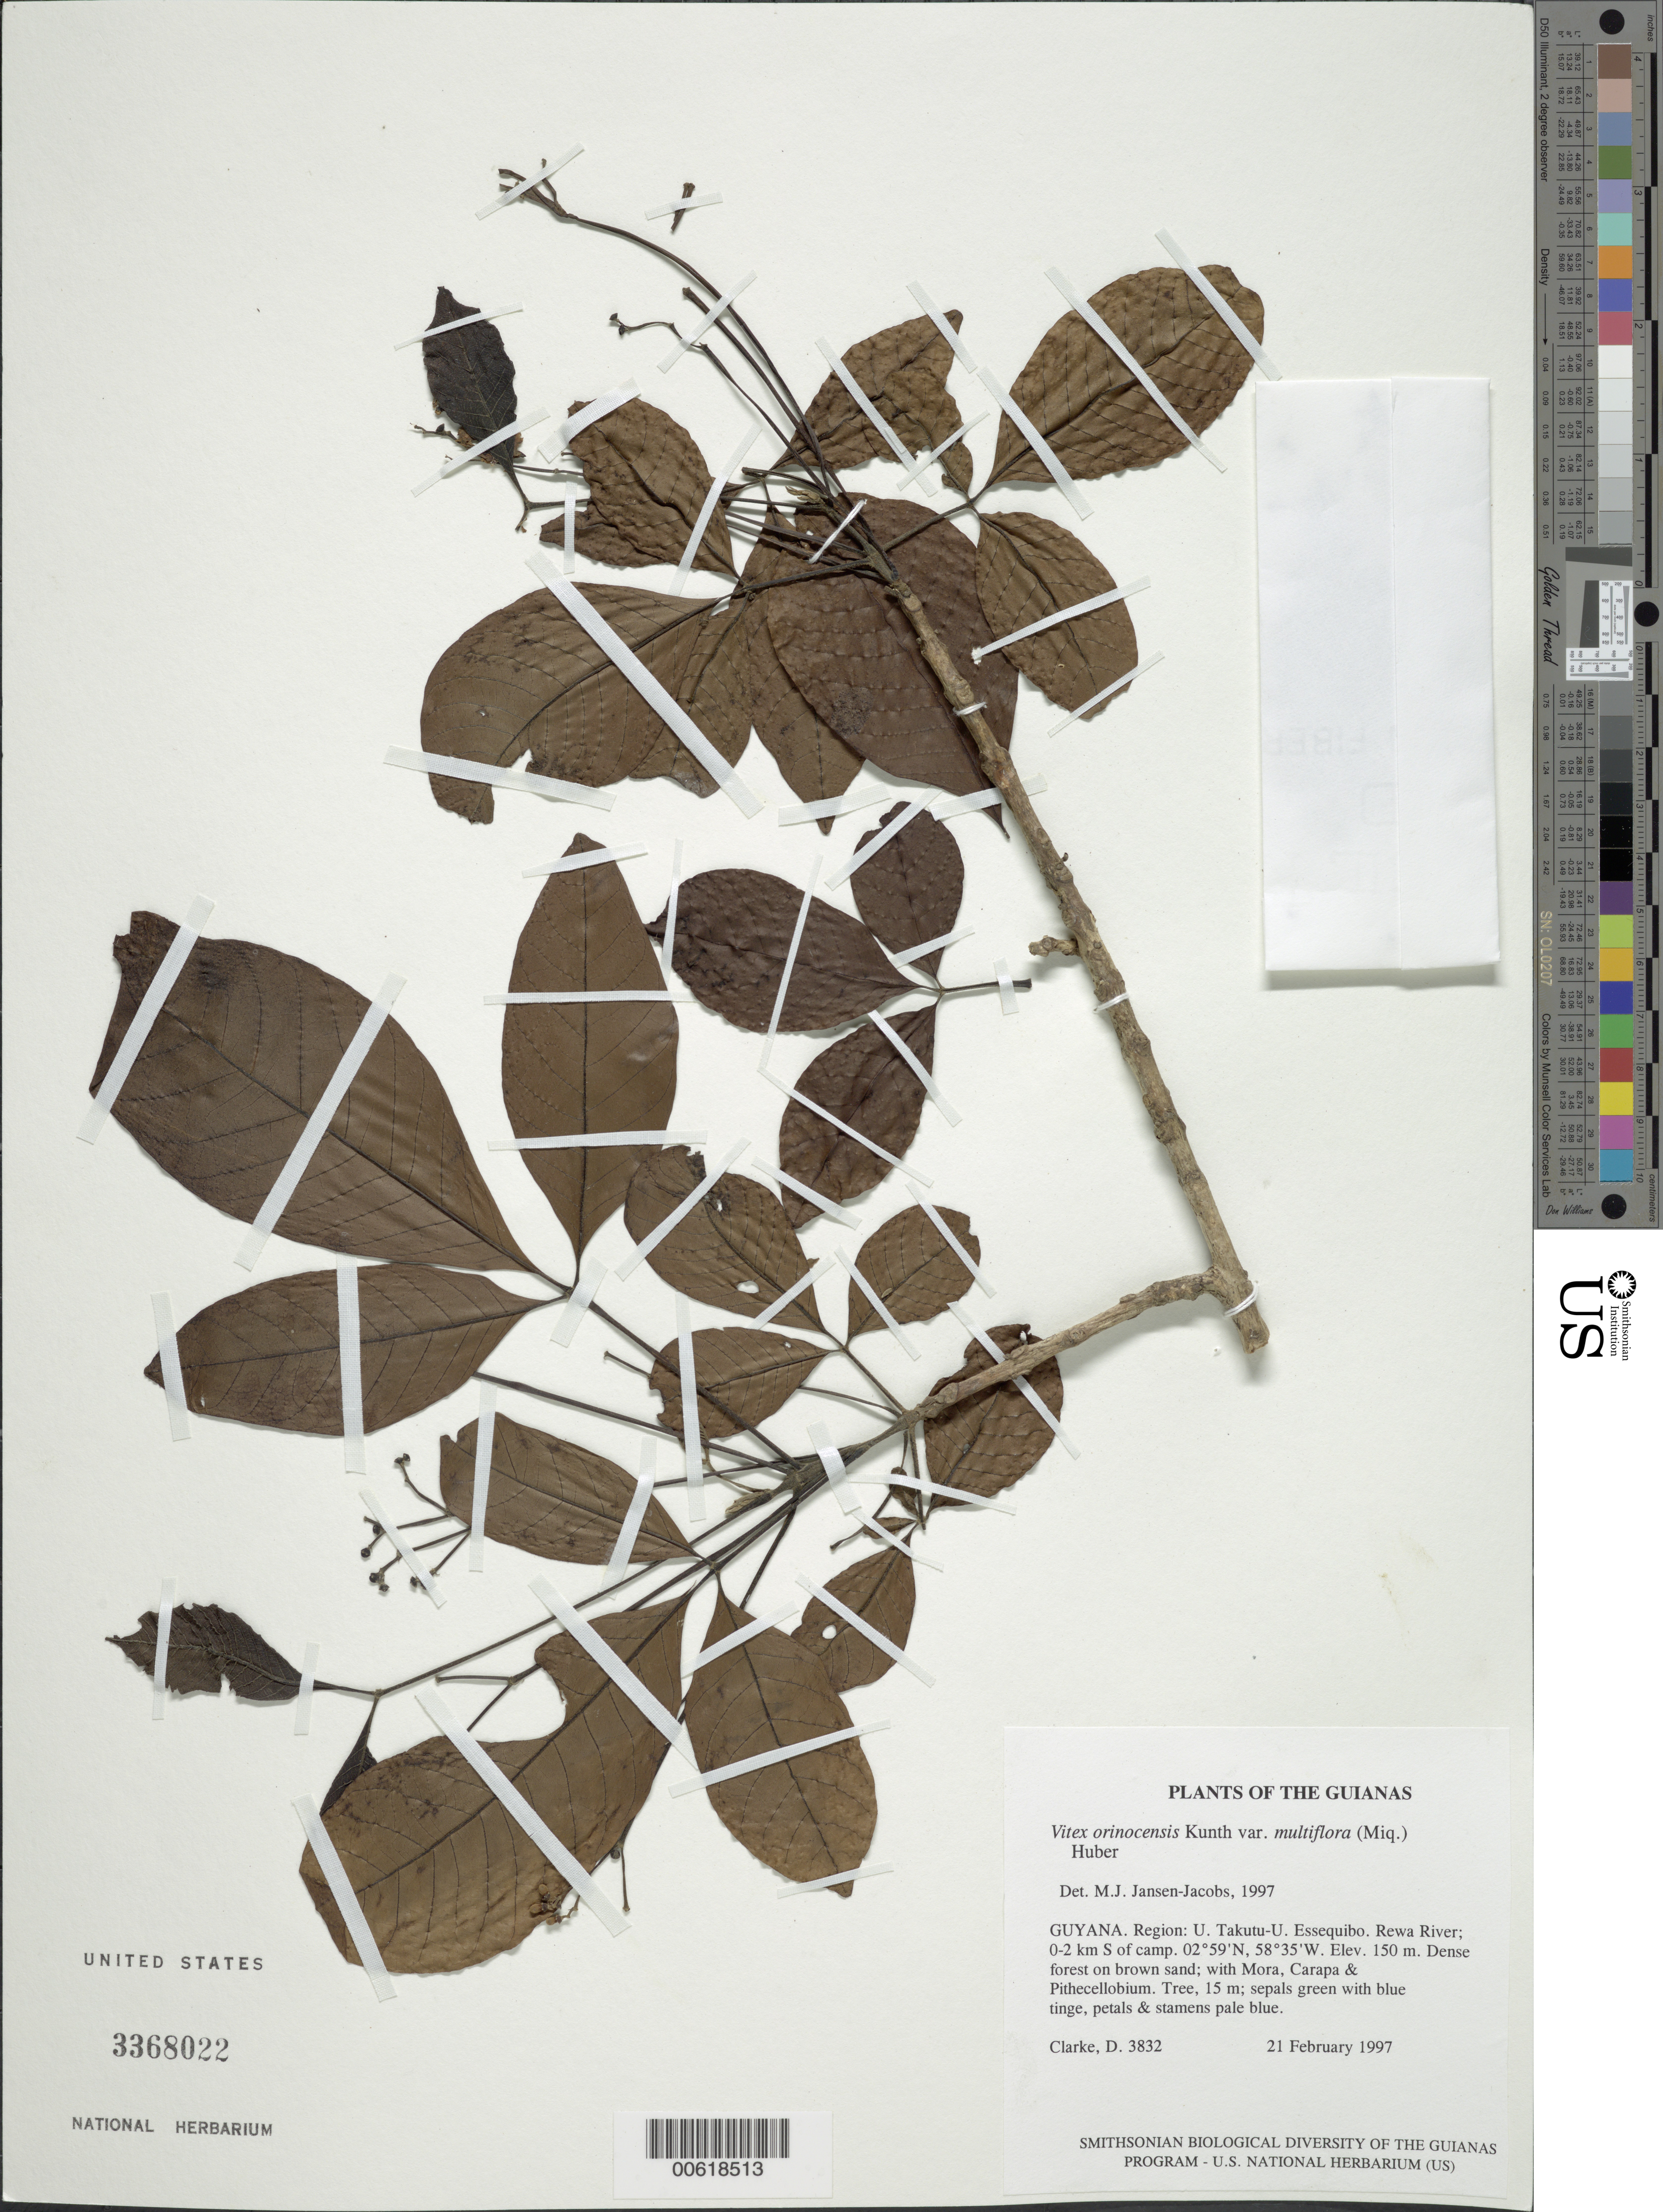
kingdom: Plantae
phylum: Tracheophyta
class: Magnoliopsida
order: Lamiales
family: Lamiaceae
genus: Vitex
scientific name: Vitex orinocensis var. multiflora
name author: (Miq.) Huber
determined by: Jansen-Jacobs, M. J., (U), Nationaal Herbarium Nederland, Utrecht University branch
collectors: H. D. Clarke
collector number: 3832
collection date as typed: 21 February 1997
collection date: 1997-02-21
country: Guyana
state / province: U. Takutu-U. Essequibo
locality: Rewa River; 0-2 km S of camp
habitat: Dense forest on brown sand; with Mora, Carapa & Pithecellobium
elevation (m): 150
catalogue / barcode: US 3368022